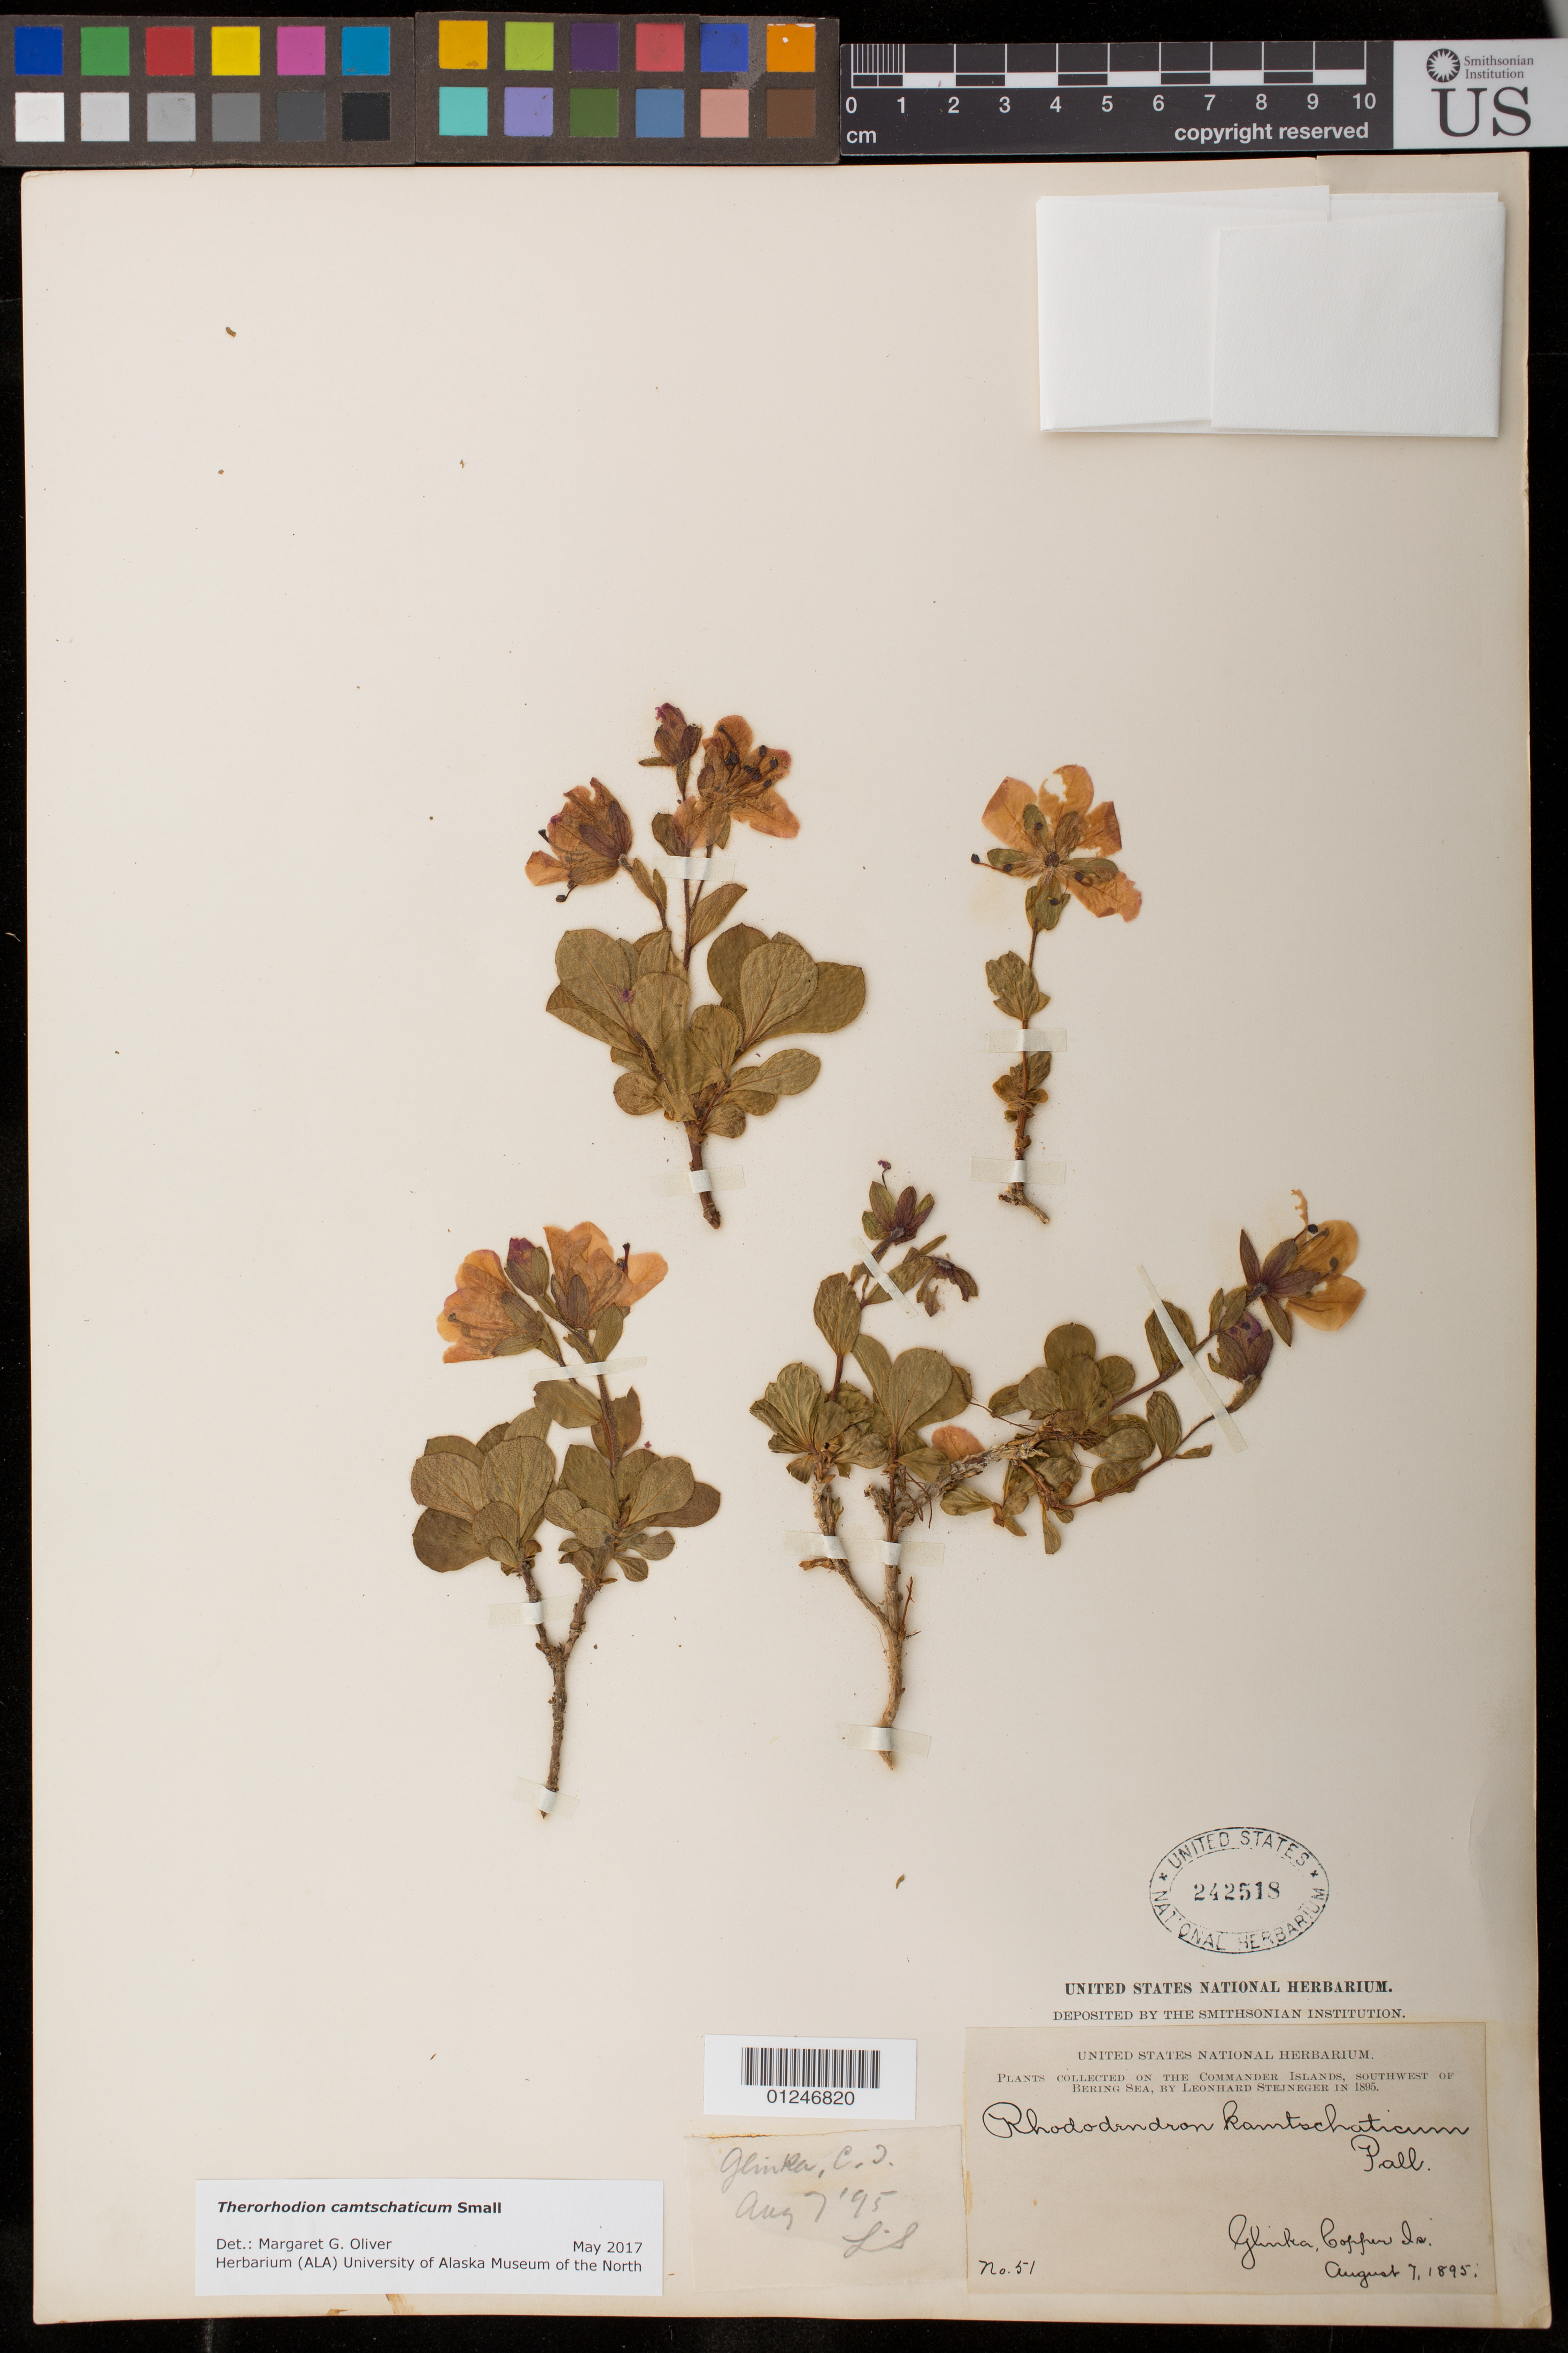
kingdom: Plantae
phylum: Tracheophyta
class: Magnoliopsida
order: Ericales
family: Ericaceae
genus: Therorhodion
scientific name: Therorhodion camtschaticum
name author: (Pall.) Small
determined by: Oliver, M. G., (ALA), University of Alaska Museum of the North (UNITED STATES)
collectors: L. Stejneger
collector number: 51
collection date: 1895-08-07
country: United States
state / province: Alaska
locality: Commander Islands, SW of Bering Sea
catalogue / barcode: US 242518